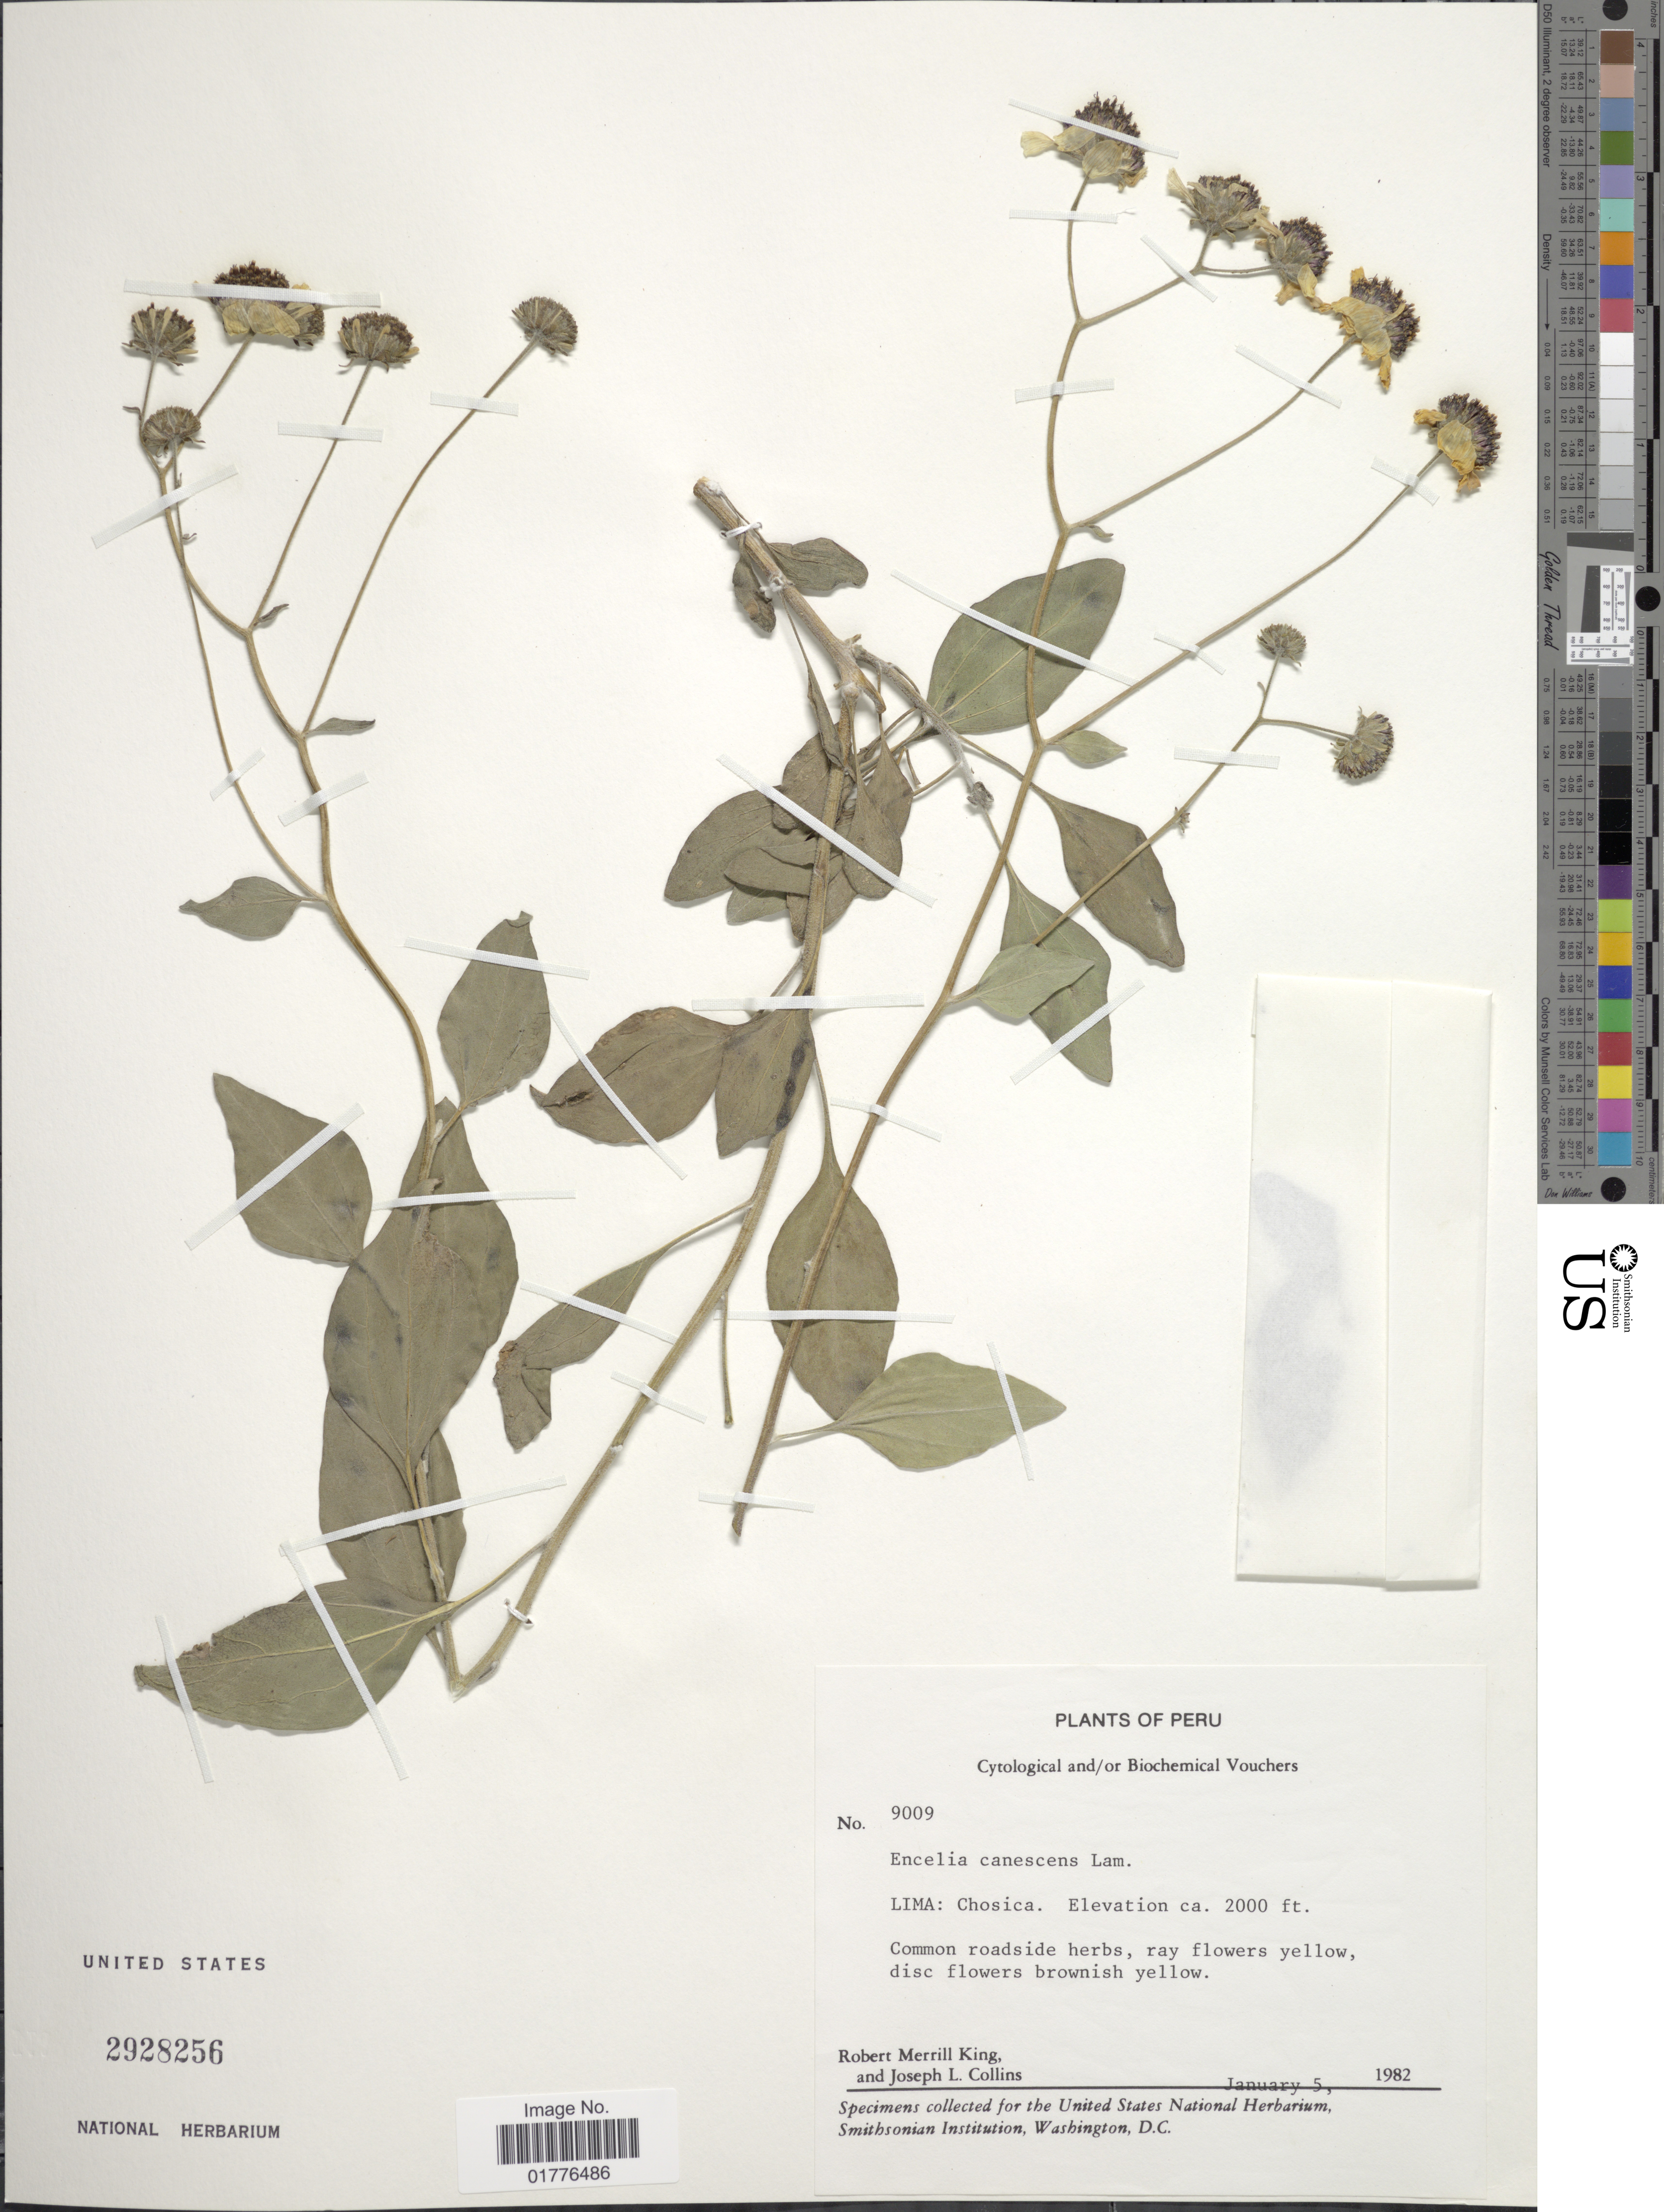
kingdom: Plantae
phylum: Tracheophyta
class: Magnoliopsida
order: Asterales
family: Asteraceae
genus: Encelia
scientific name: Encelia canescens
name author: Lam.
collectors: R. M. King & J. L. Collins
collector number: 9009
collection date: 1982-01-05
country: Peru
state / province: Lima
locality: Chosica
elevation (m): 610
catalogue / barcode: US 2928256